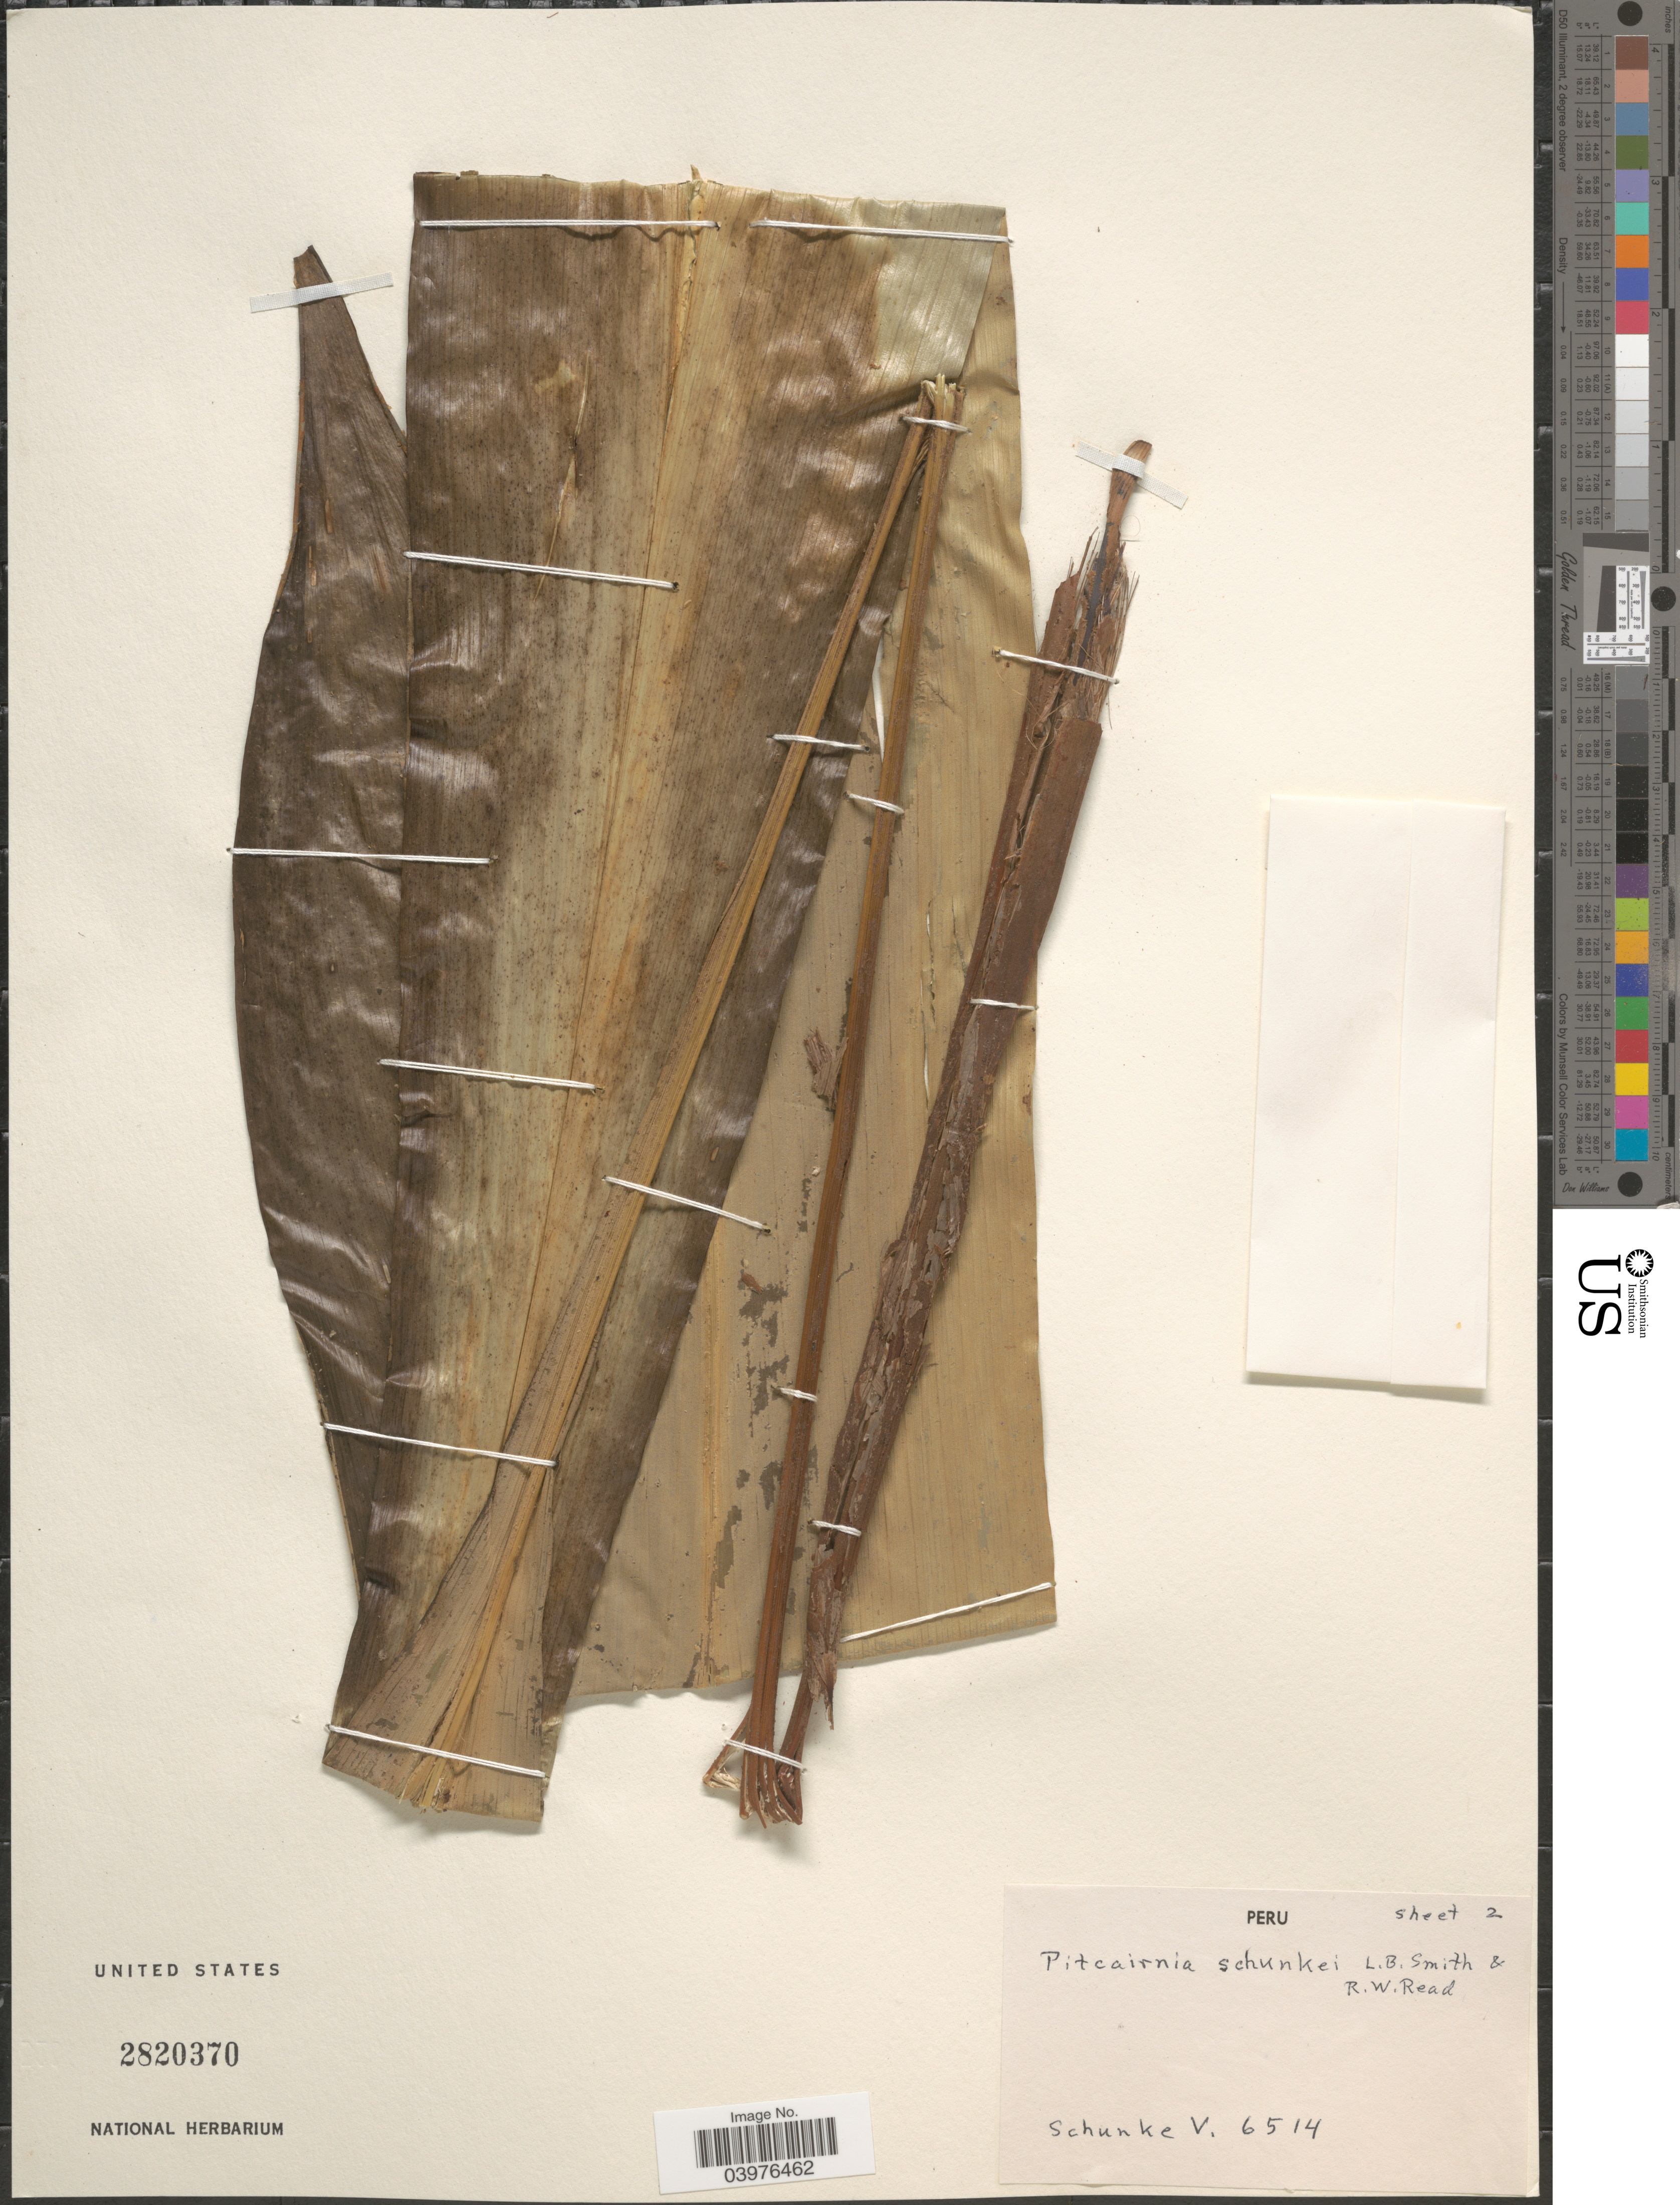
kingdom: Plantae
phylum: Tracheophyta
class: Liliopsida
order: Poales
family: Bromeliaceae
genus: Pitcairnia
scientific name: Pitcairnia schunkei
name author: L.B. Sm. & Read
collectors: J. Schunke Vigo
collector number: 6514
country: Peru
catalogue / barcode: US 2820370